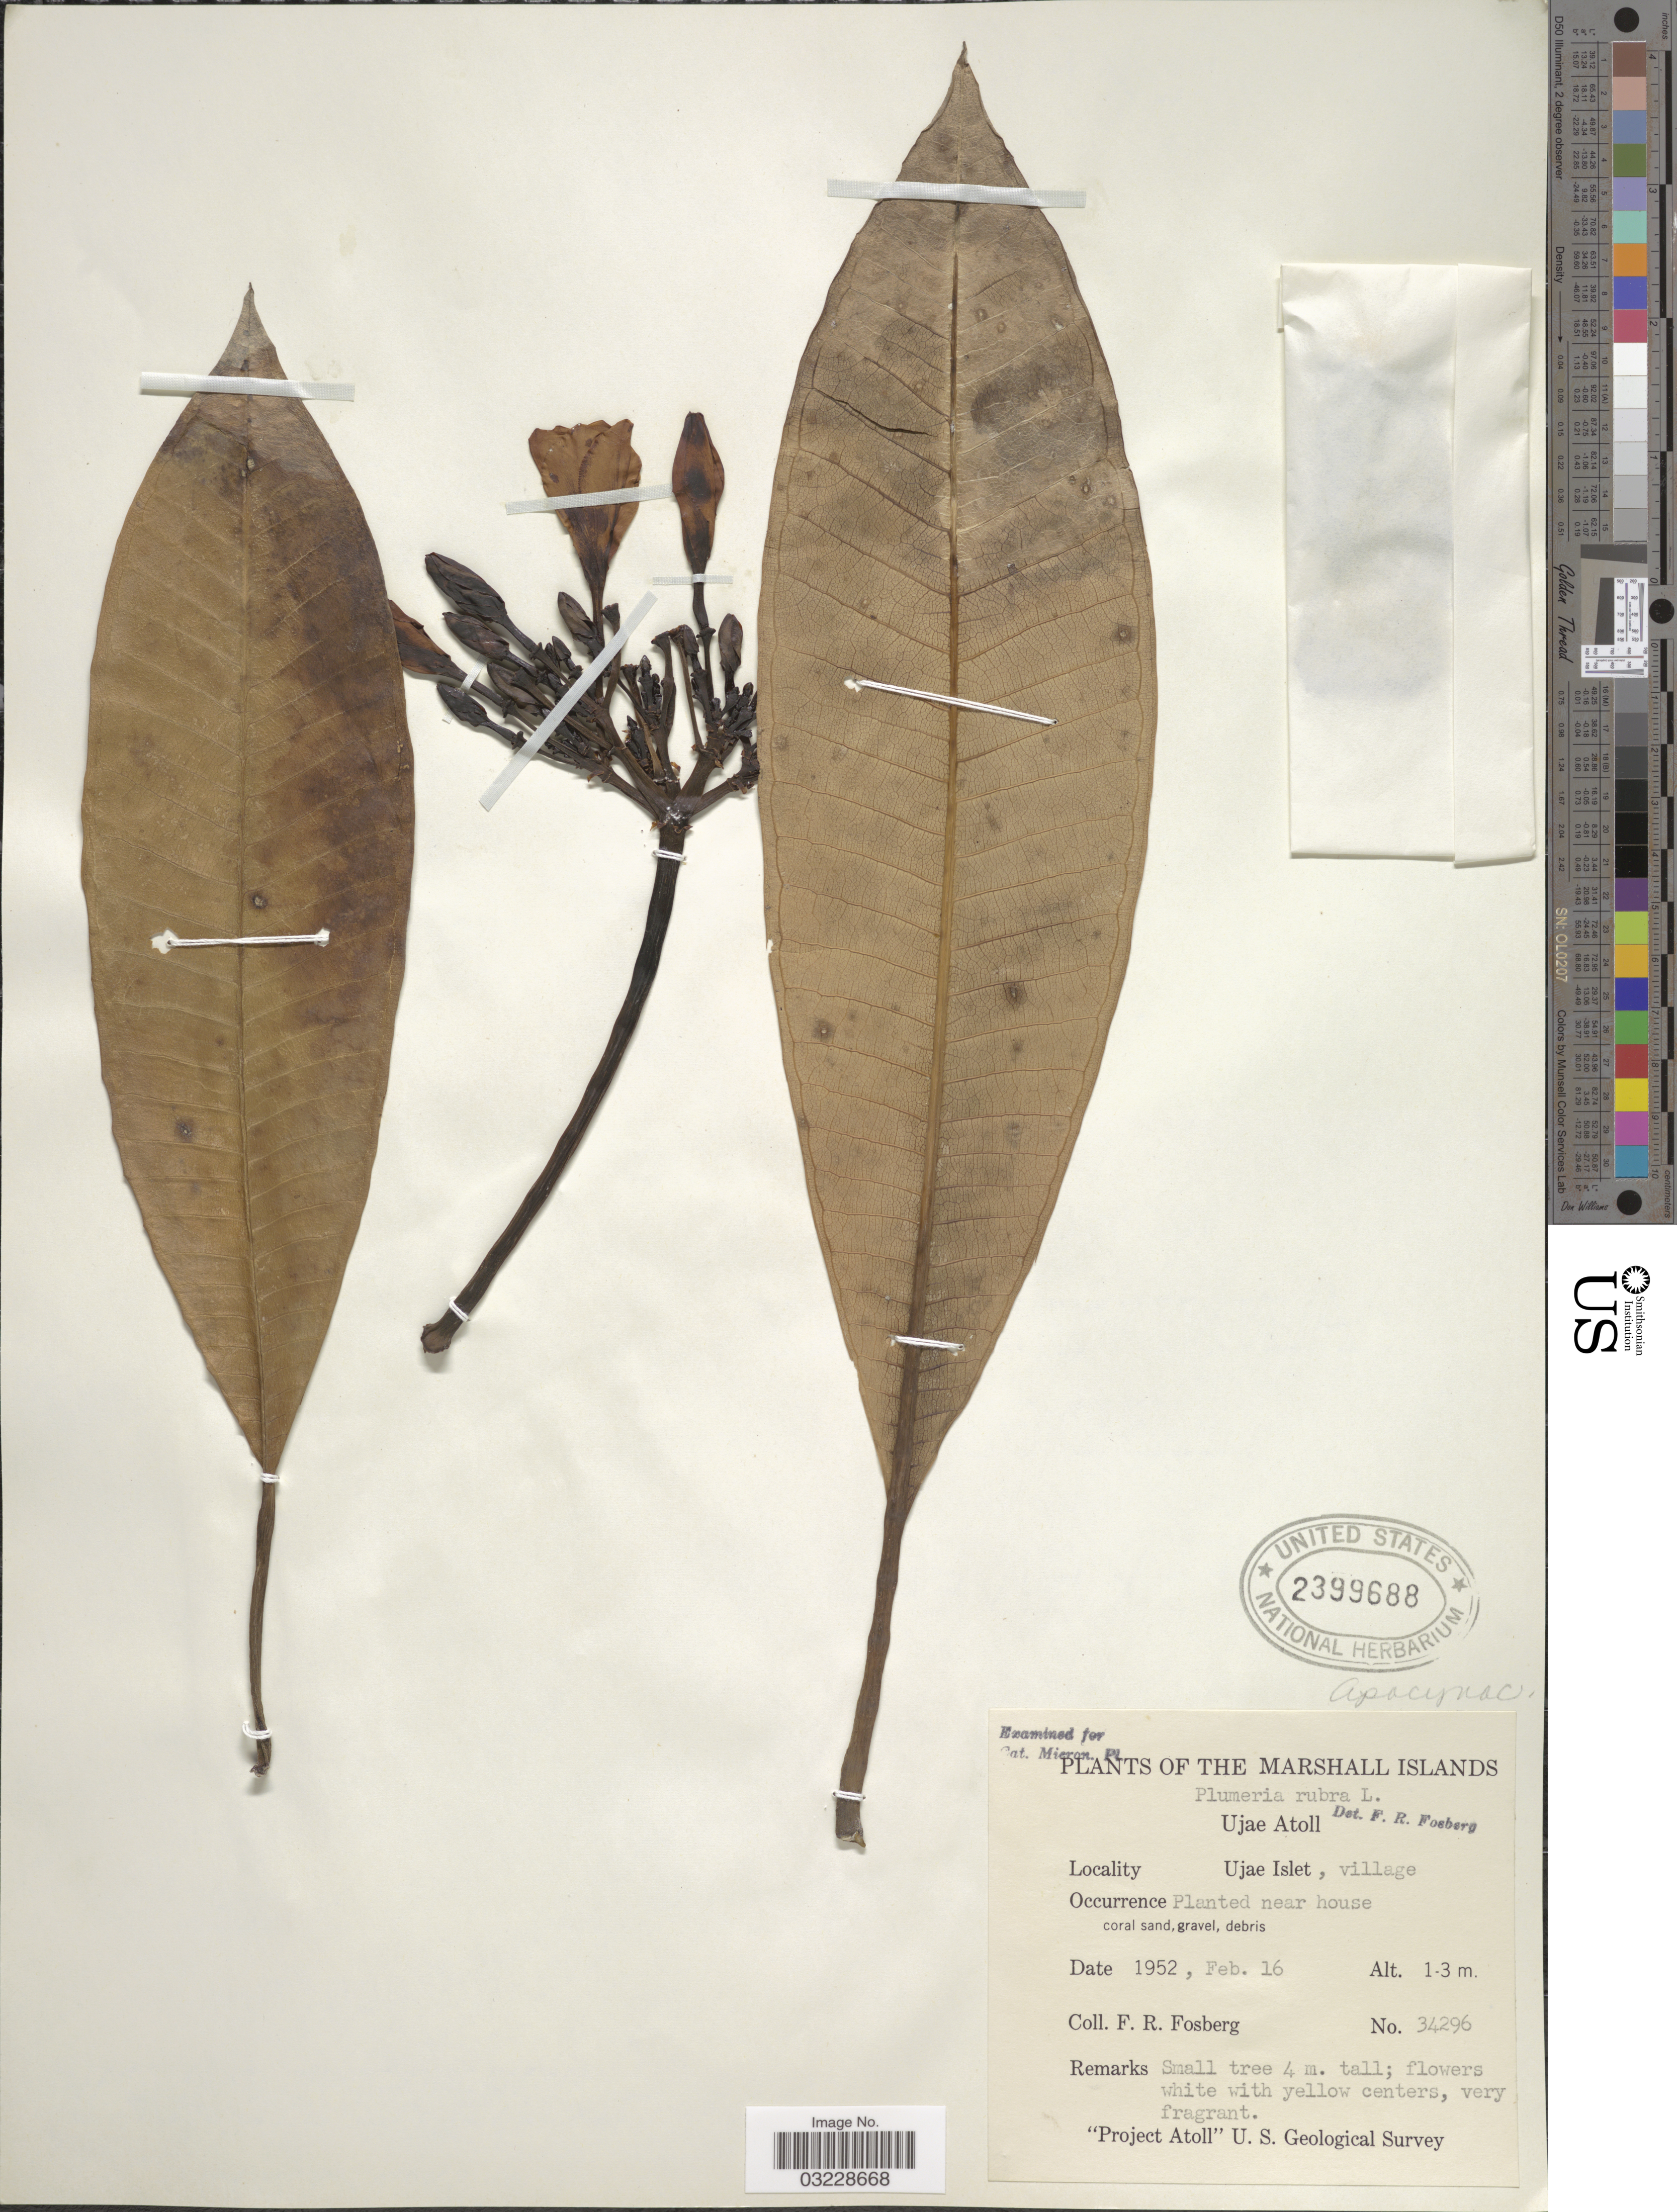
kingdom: Plantae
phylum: Tracheophyta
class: Magnoliopsida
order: Gentianales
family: Apocynaceae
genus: Plumeria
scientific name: Plumeria rubra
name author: L.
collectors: F. R. Fosberg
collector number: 34296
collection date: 1952-02-16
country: Marshall Islands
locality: Ujae Atoll, Ujae Islet, village.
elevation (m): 1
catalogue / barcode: US 2399688